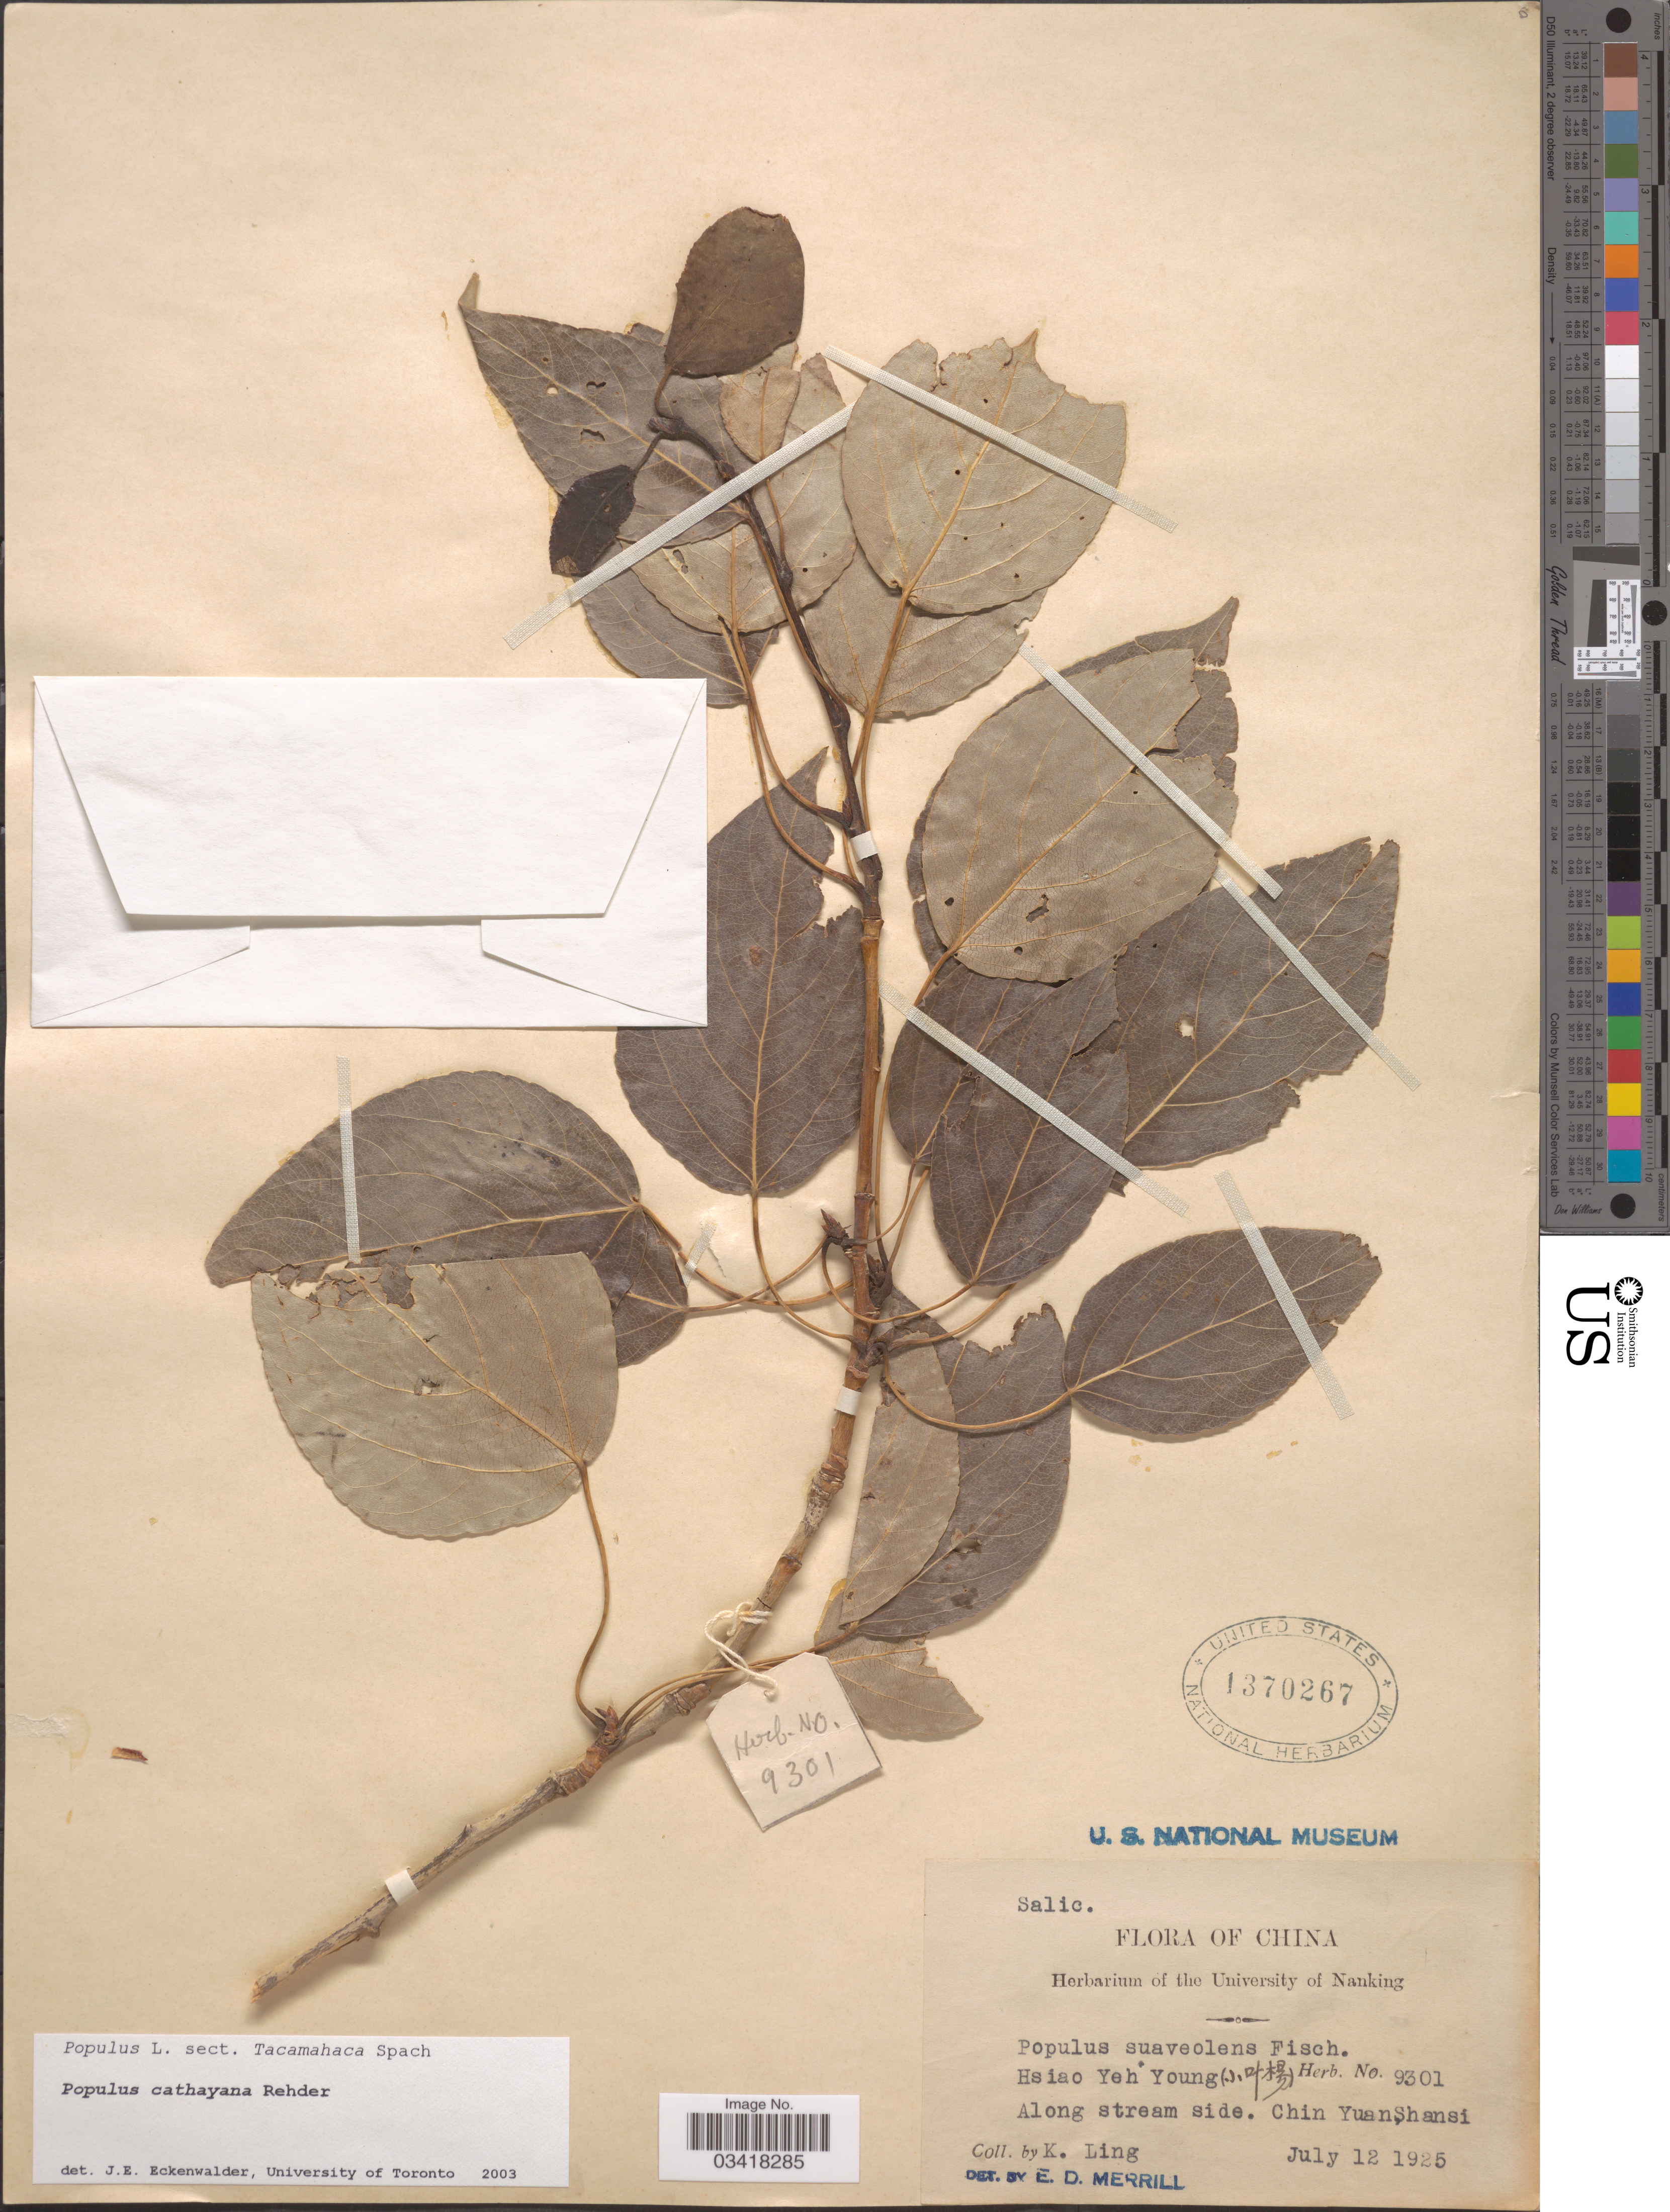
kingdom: Plantae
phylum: Tracheophyta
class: Magnoliopsida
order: Malpighiales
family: Salicaceae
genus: Populus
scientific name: Populus cathayana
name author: Rehder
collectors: K. Ling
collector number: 9301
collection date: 1925-07-12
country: China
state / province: Shanxi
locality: Hsiao Yeh Young (X) [unsure placement]. Along stream side. Chin Yuan, Shansi.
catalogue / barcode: US 1370267